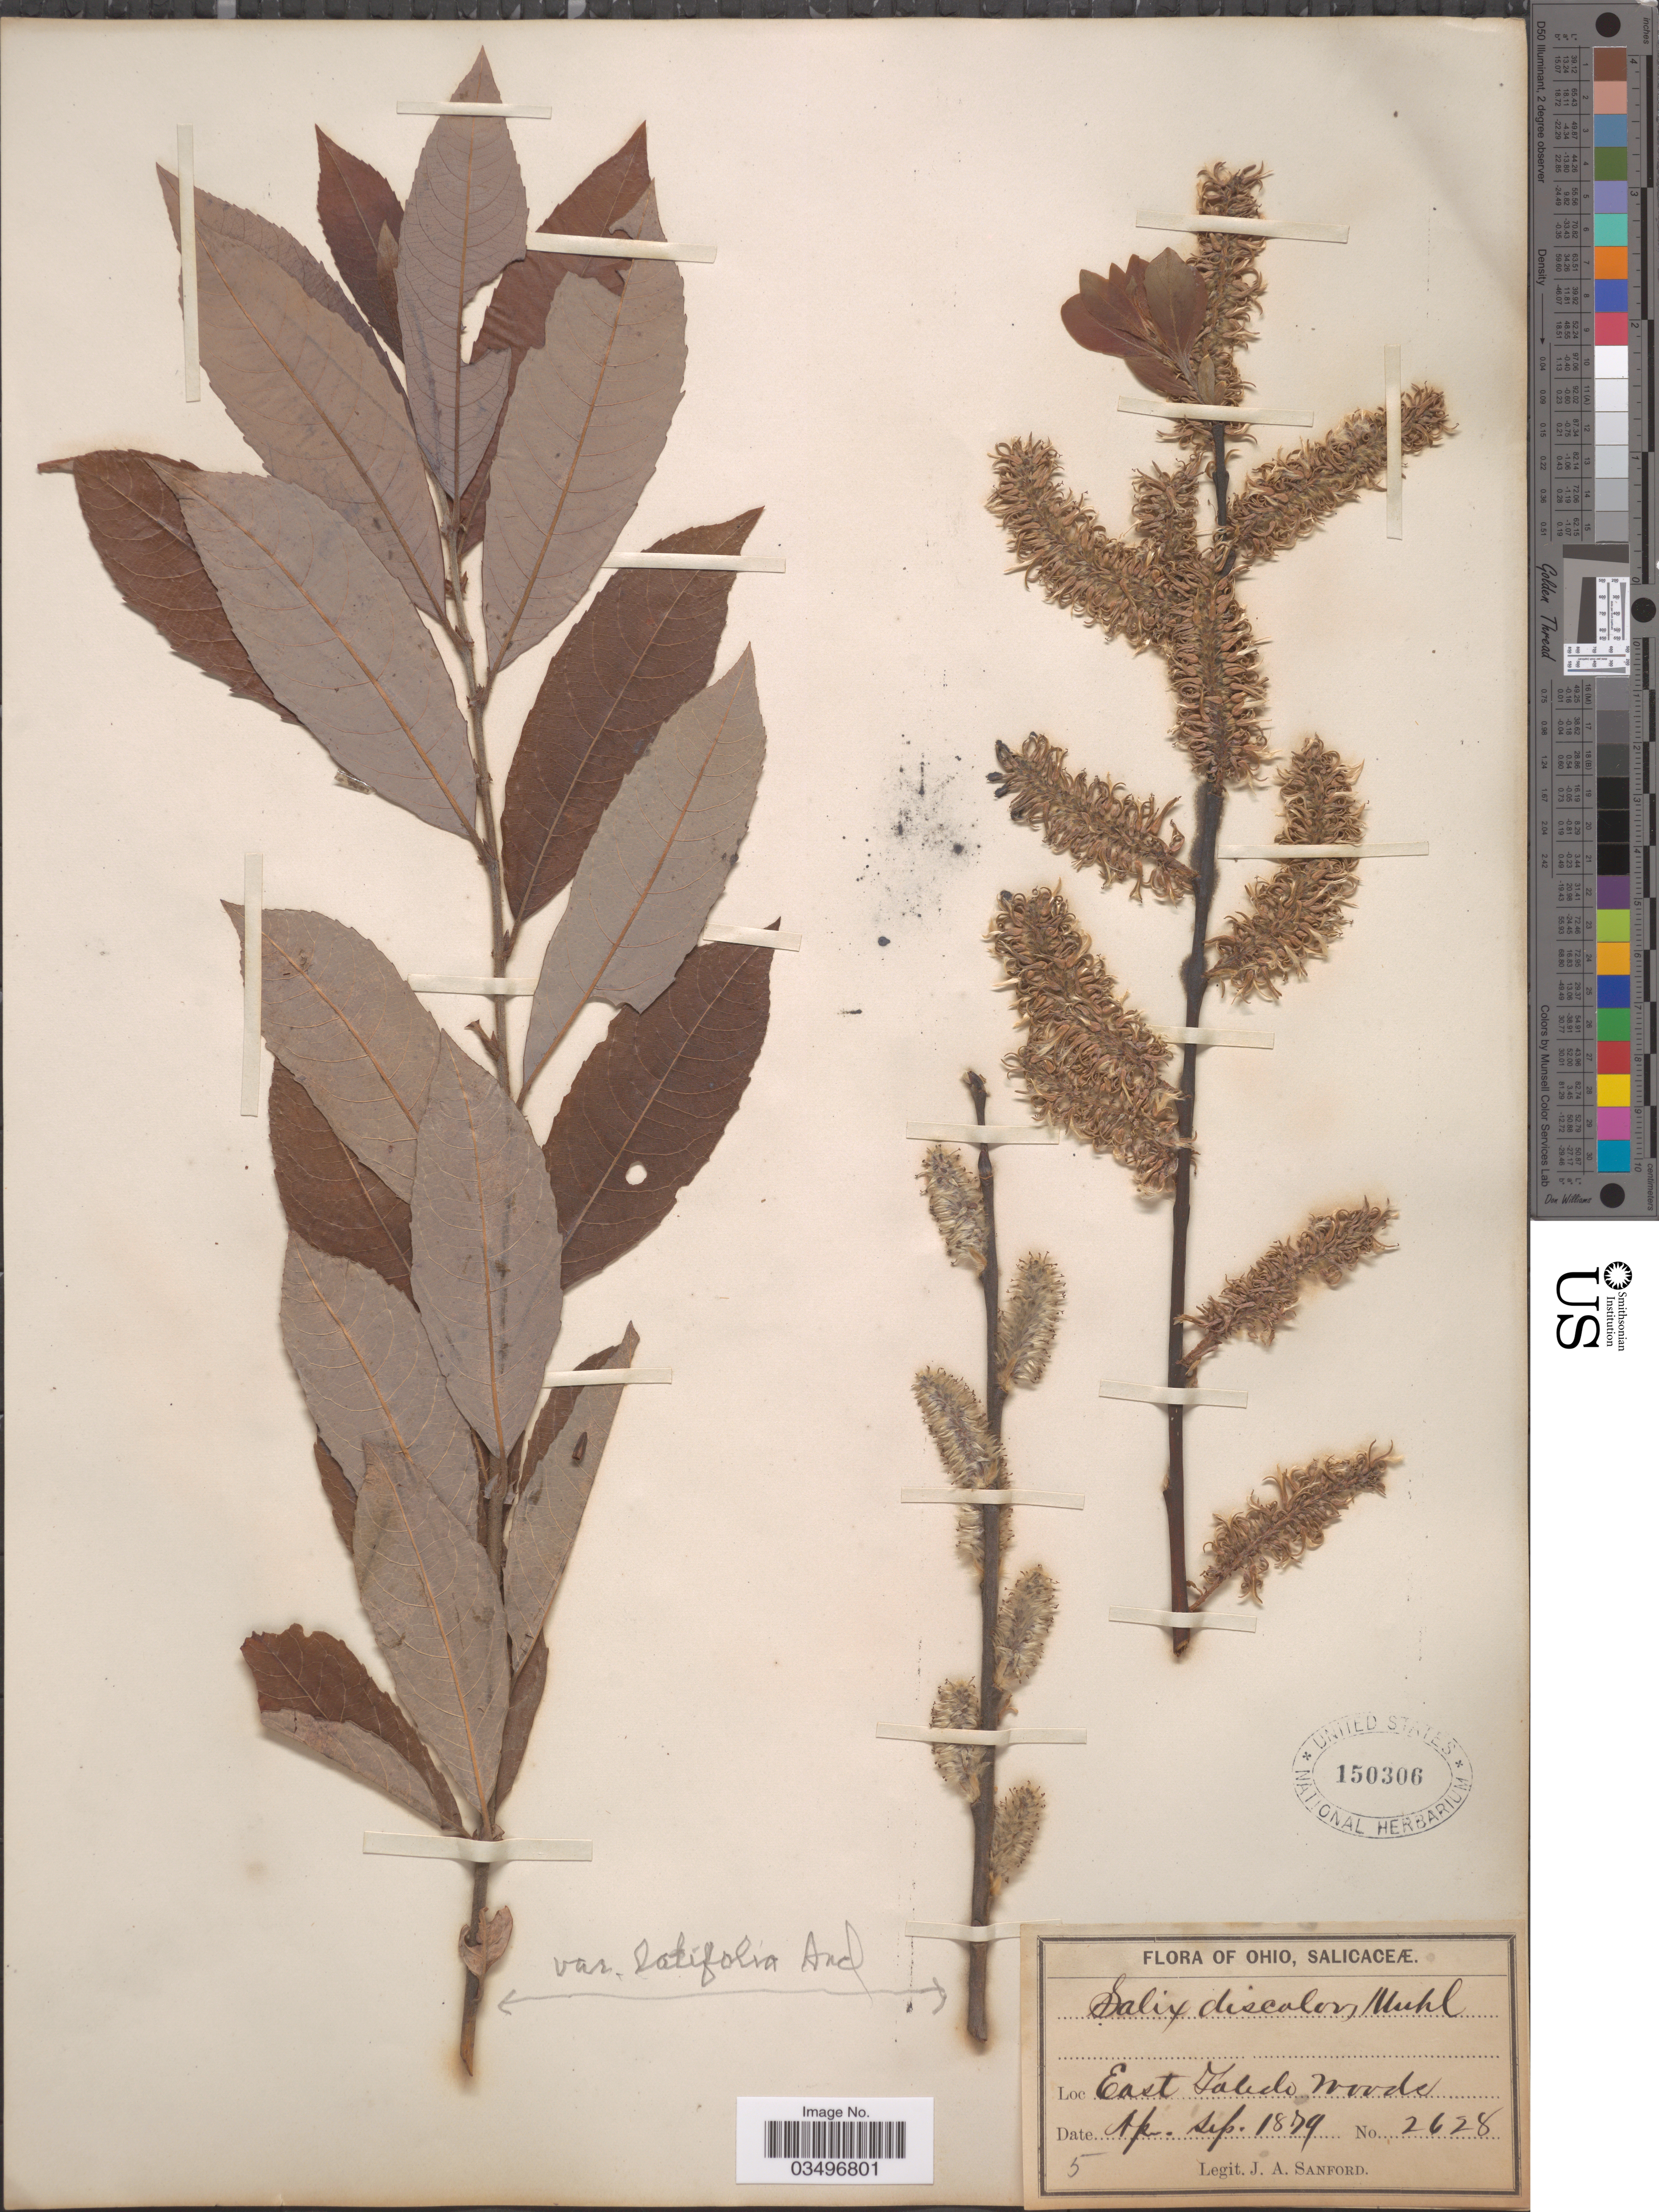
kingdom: Plantae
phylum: Tracheophyta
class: Magnoliopsida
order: Malpighiales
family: Salicaceae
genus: Salix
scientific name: Salix discolor var. latifolia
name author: Andersson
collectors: J. Sanford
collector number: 2628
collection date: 1879-04/1879-09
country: United States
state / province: Ohio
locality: East Toledo Woods.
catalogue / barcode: US 150306